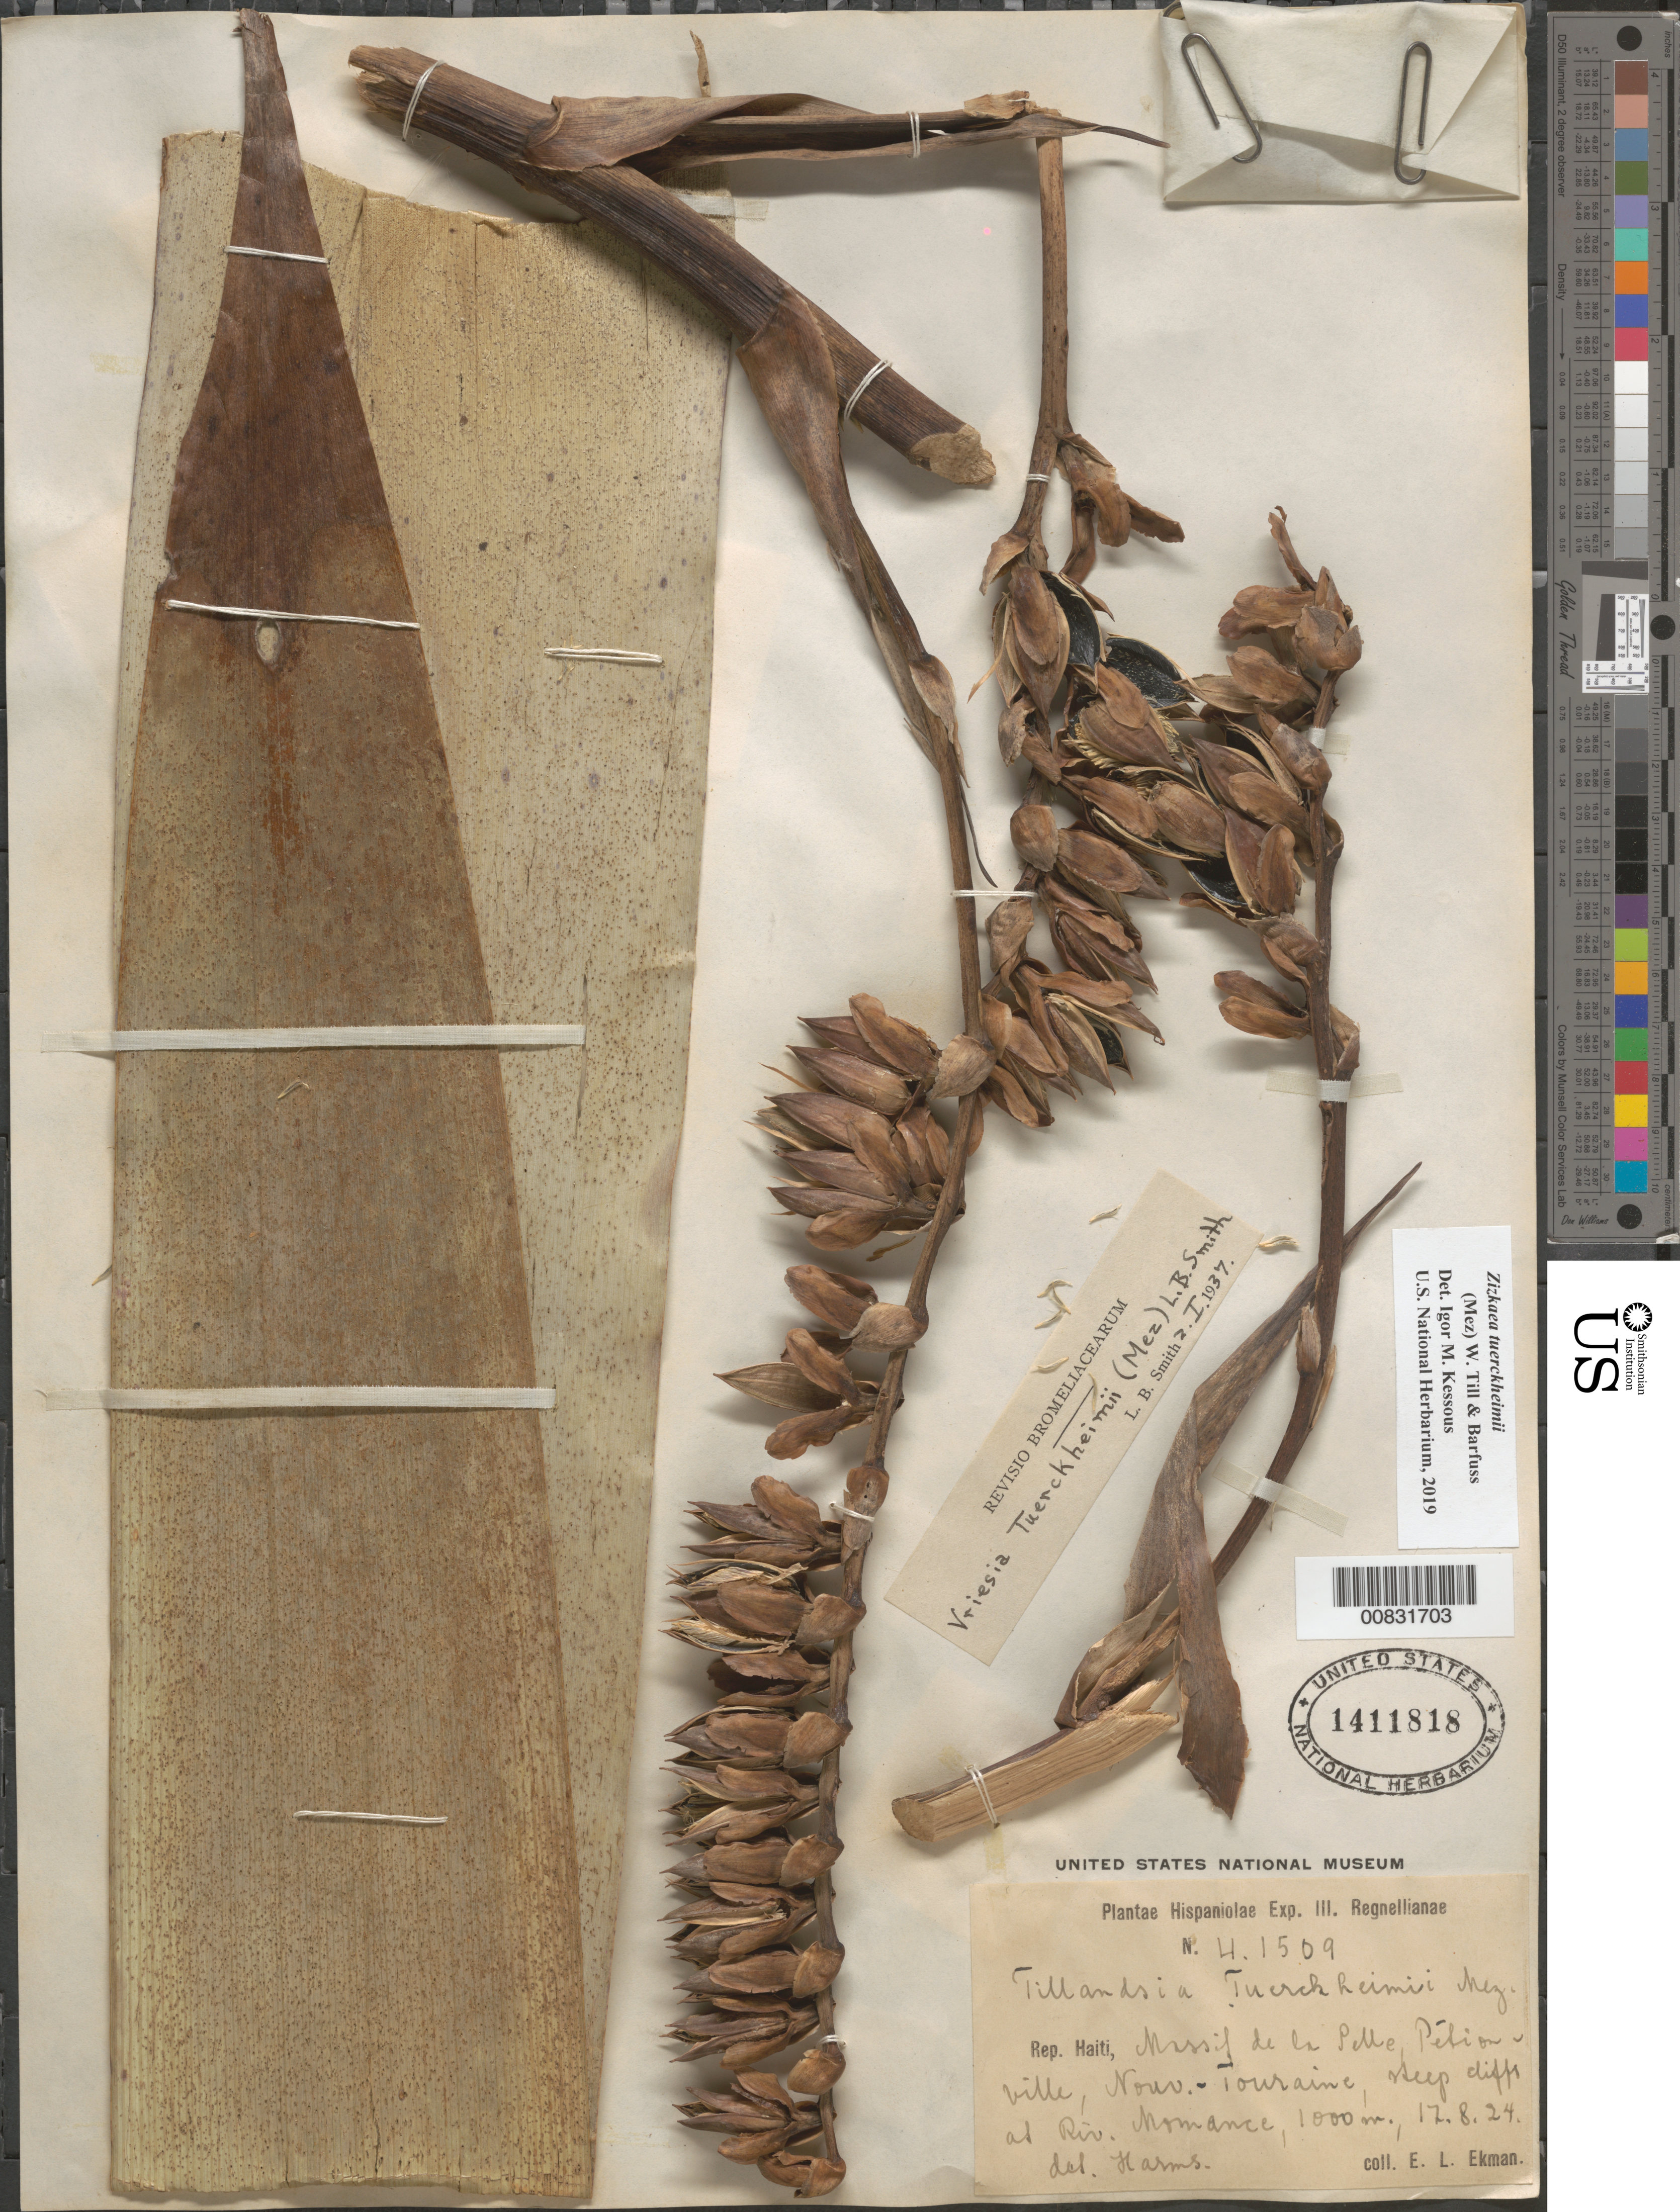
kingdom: Plantae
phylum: Tracheophyta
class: Liliopsida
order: Poales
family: Bromeliaceae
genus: Zizkaea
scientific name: Zizkaea tuerckheimii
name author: (Mez) W. Till & Barfuss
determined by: Kessous, Igor M.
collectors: E. L. Ekman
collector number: H 1509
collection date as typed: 17 Aug 1924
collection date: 1924-08-17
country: Haiti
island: Hispaniola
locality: Massif de la Selle, Pétionville, Nouv.-Touraine, deep cliffs at Riv. Momance.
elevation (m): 1000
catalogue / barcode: US 1411818